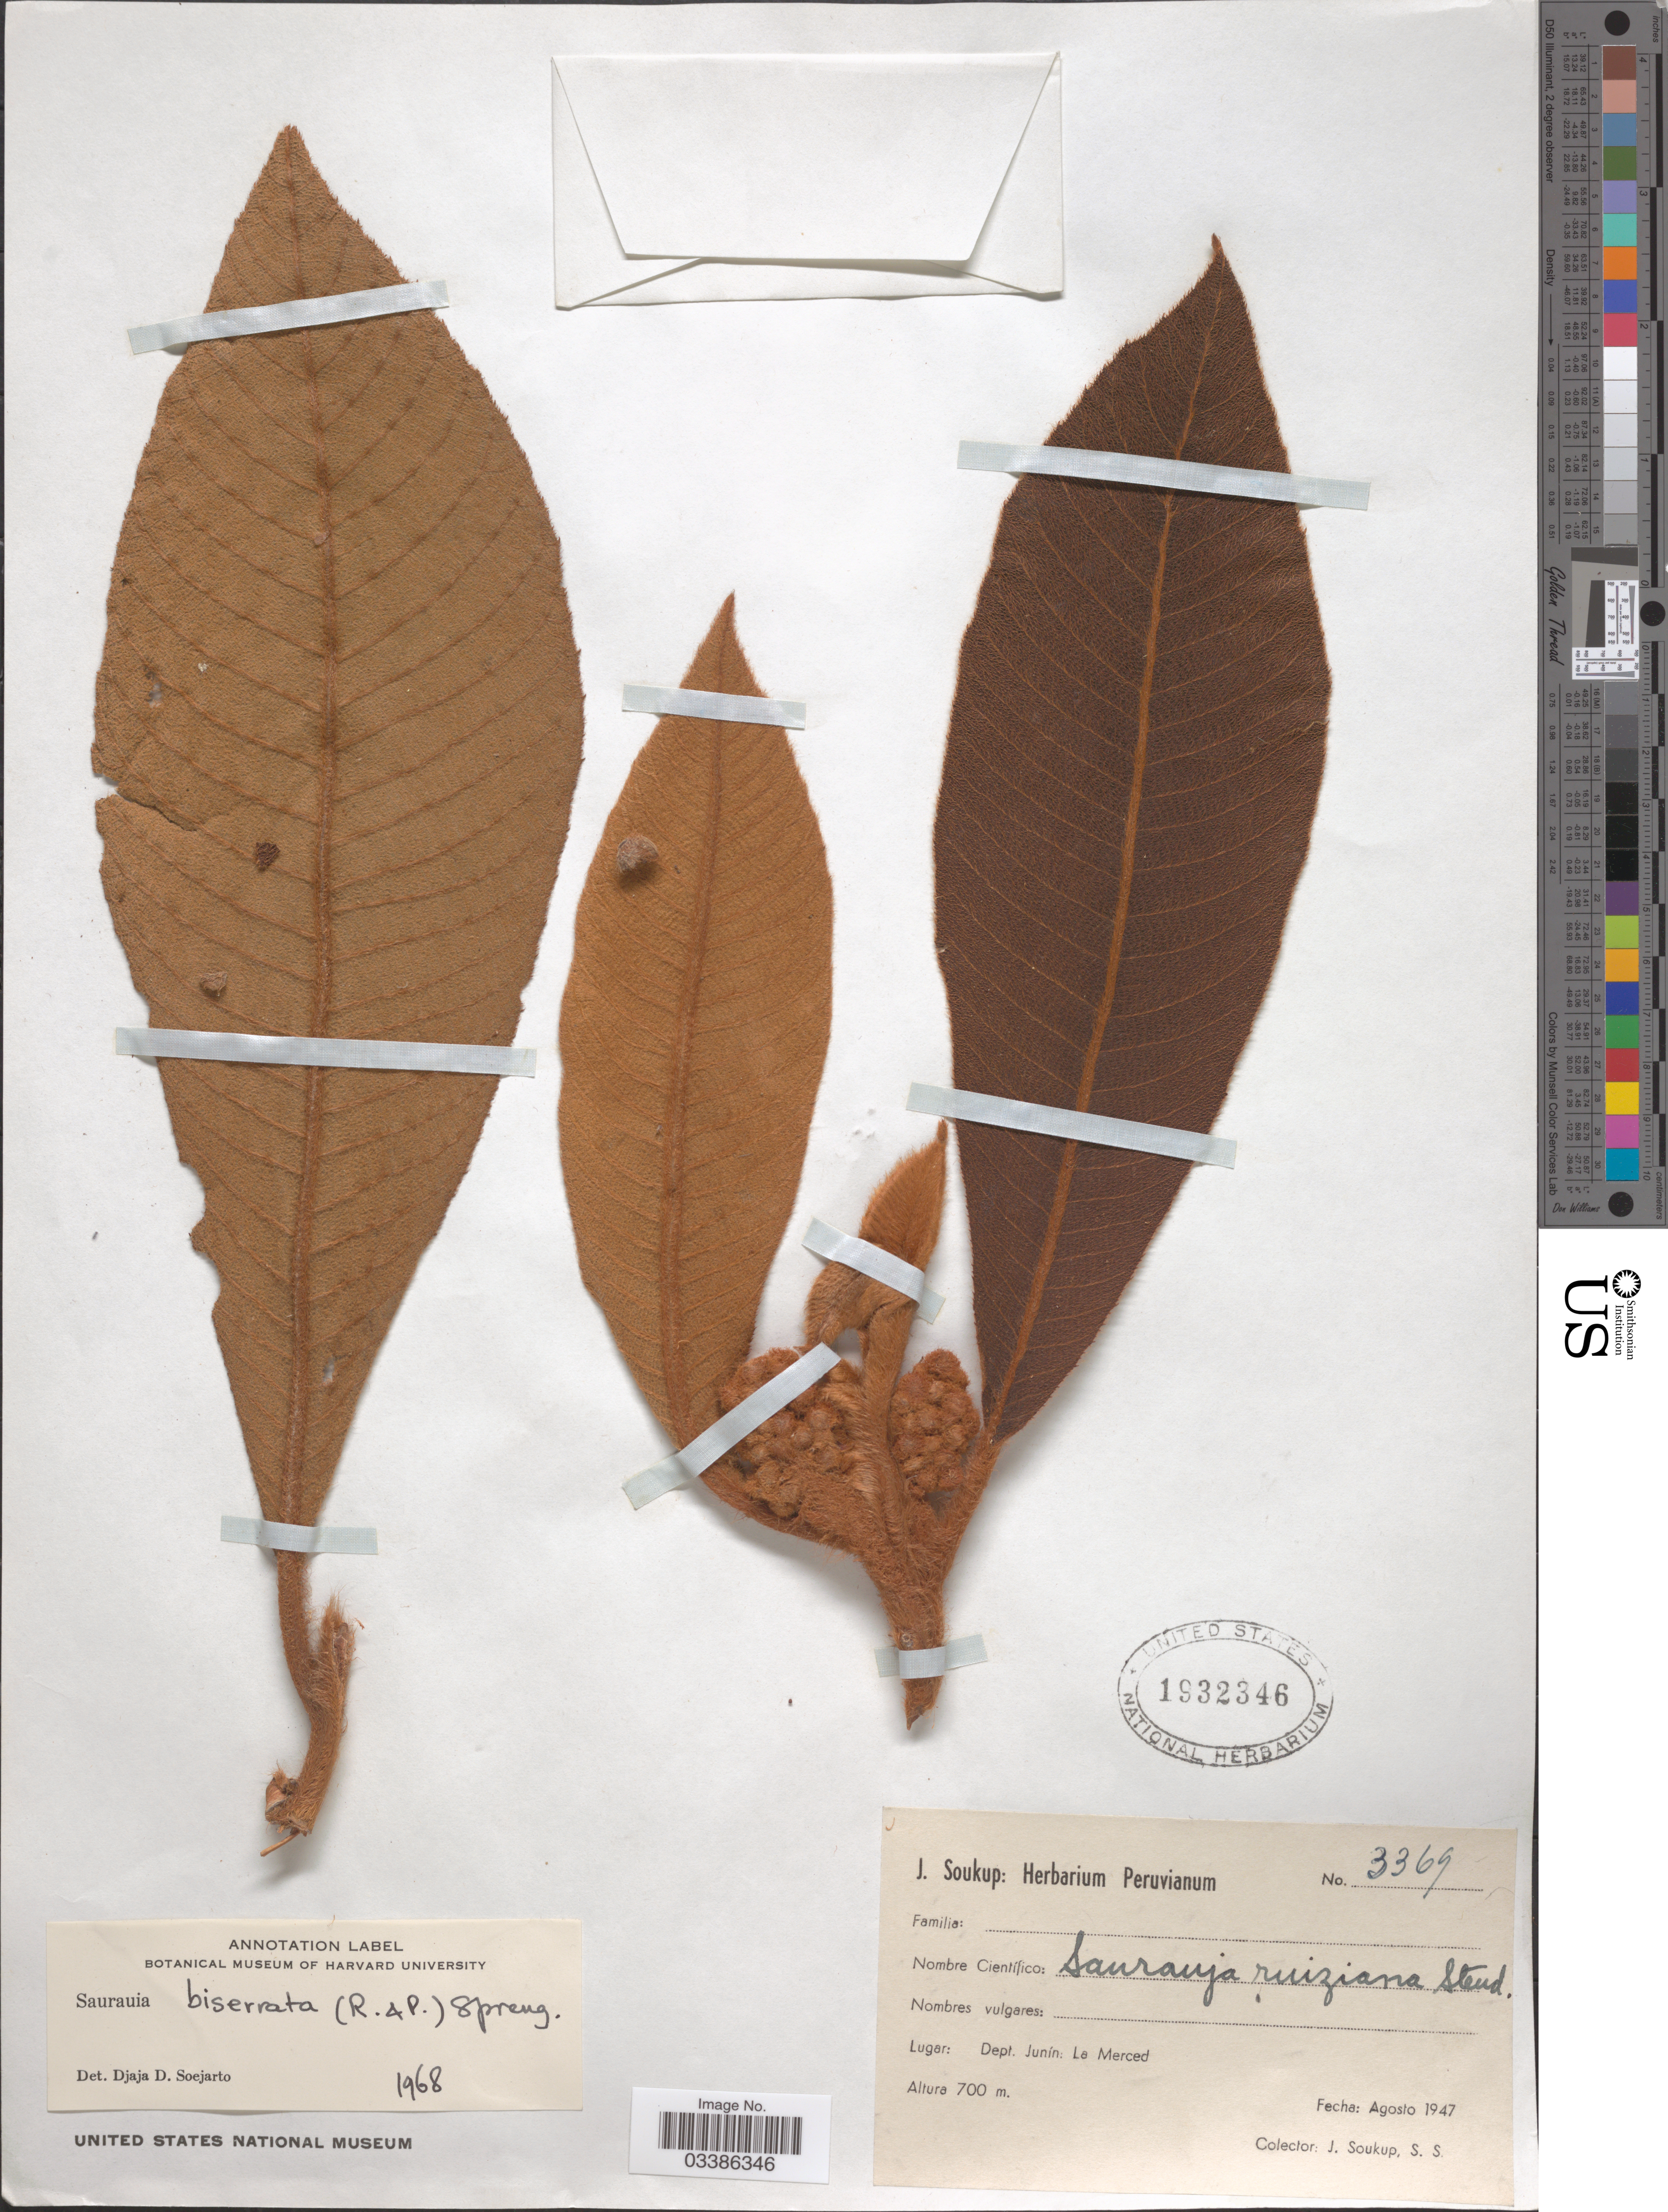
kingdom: Plantae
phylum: Tracheophyta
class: Magnoliopsida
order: Ericales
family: Actinidiaceae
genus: Saurauia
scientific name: Saurauia biserrata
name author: (Ruiz & Pav.) Spreng.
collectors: J. Soukup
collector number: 3369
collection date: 1947-08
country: Peru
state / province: Junín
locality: Dept. Junín: La Merced.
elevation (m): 700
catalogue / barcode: US 1932346